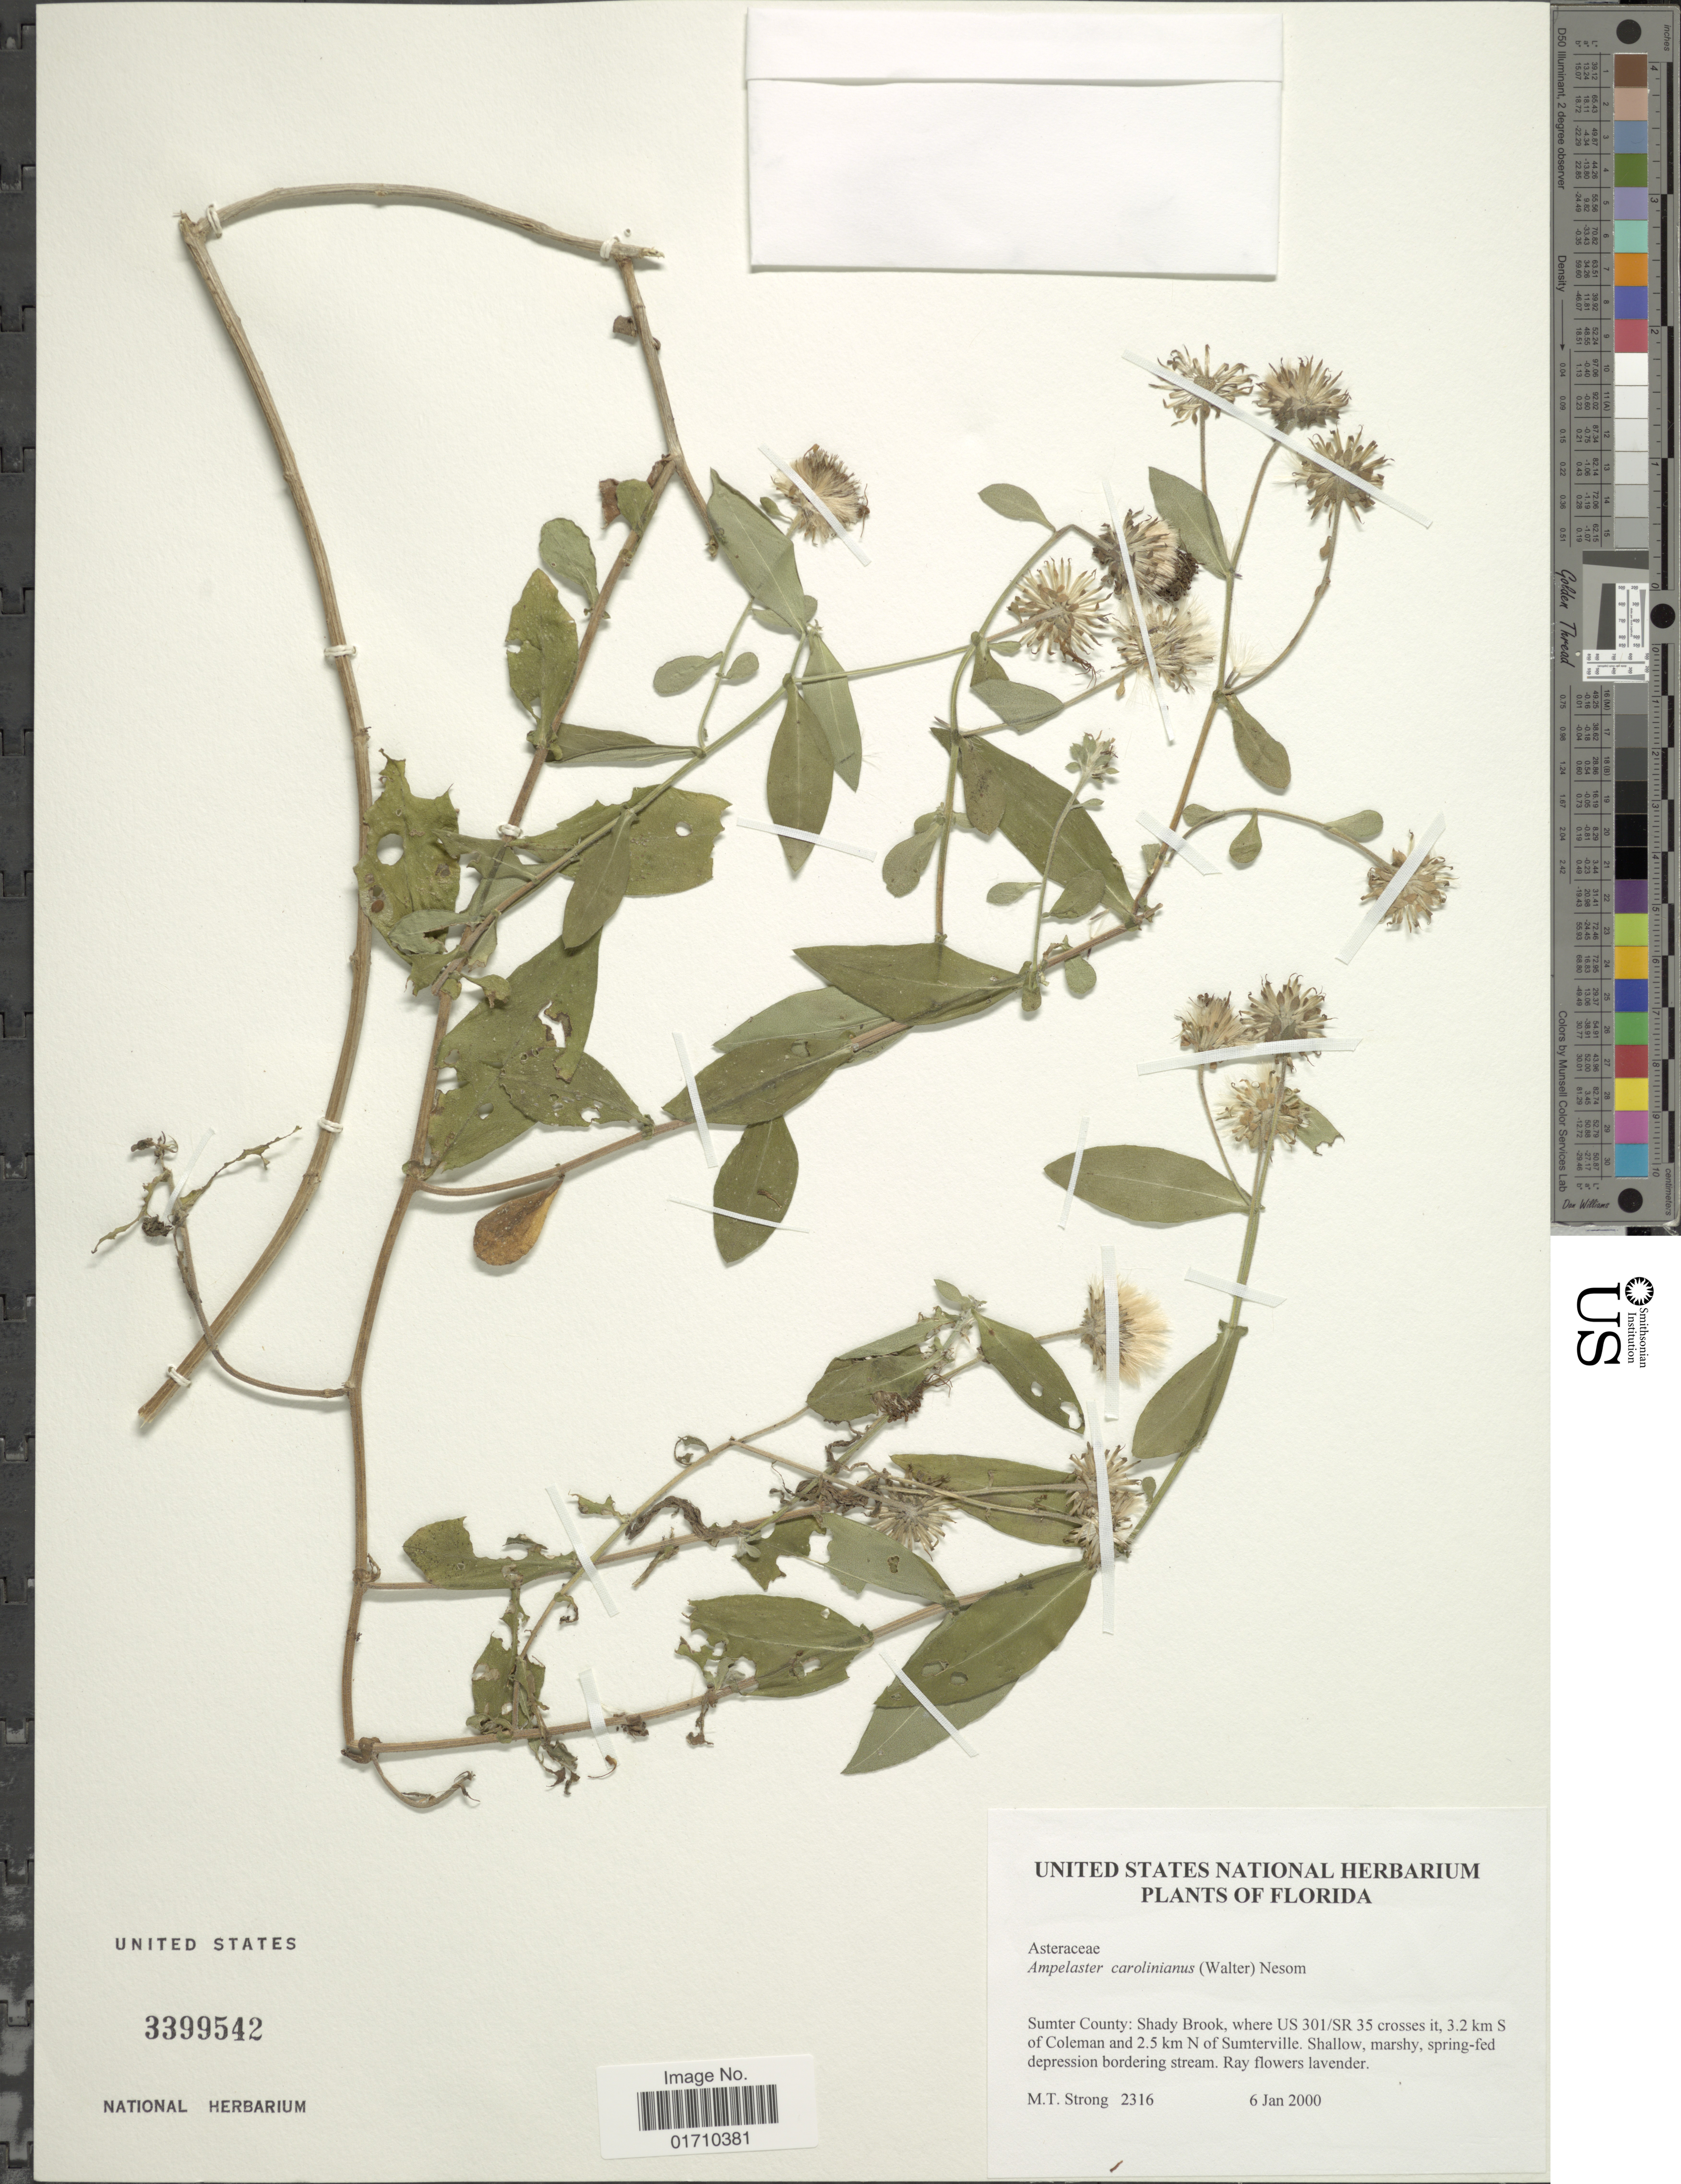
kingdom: Plantae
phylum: Tracheophyta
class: Magnoliopsida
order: Asterales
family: Asteraceae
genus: Ampelaster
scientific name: Ampelaster carolinianus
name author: (Walter) G.L. Nesom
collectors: M. T. Strong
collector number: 2316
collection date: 2000-01-06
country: United States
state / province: Florida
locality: Sumter County: Shady Brook, where US 301/Sr 35 crosses it, 3.2 km S of Coleman and 2.5 km N of Sumterville. Shallow, marshy, spring-fed depression bordering stream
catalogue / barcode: US 3399542